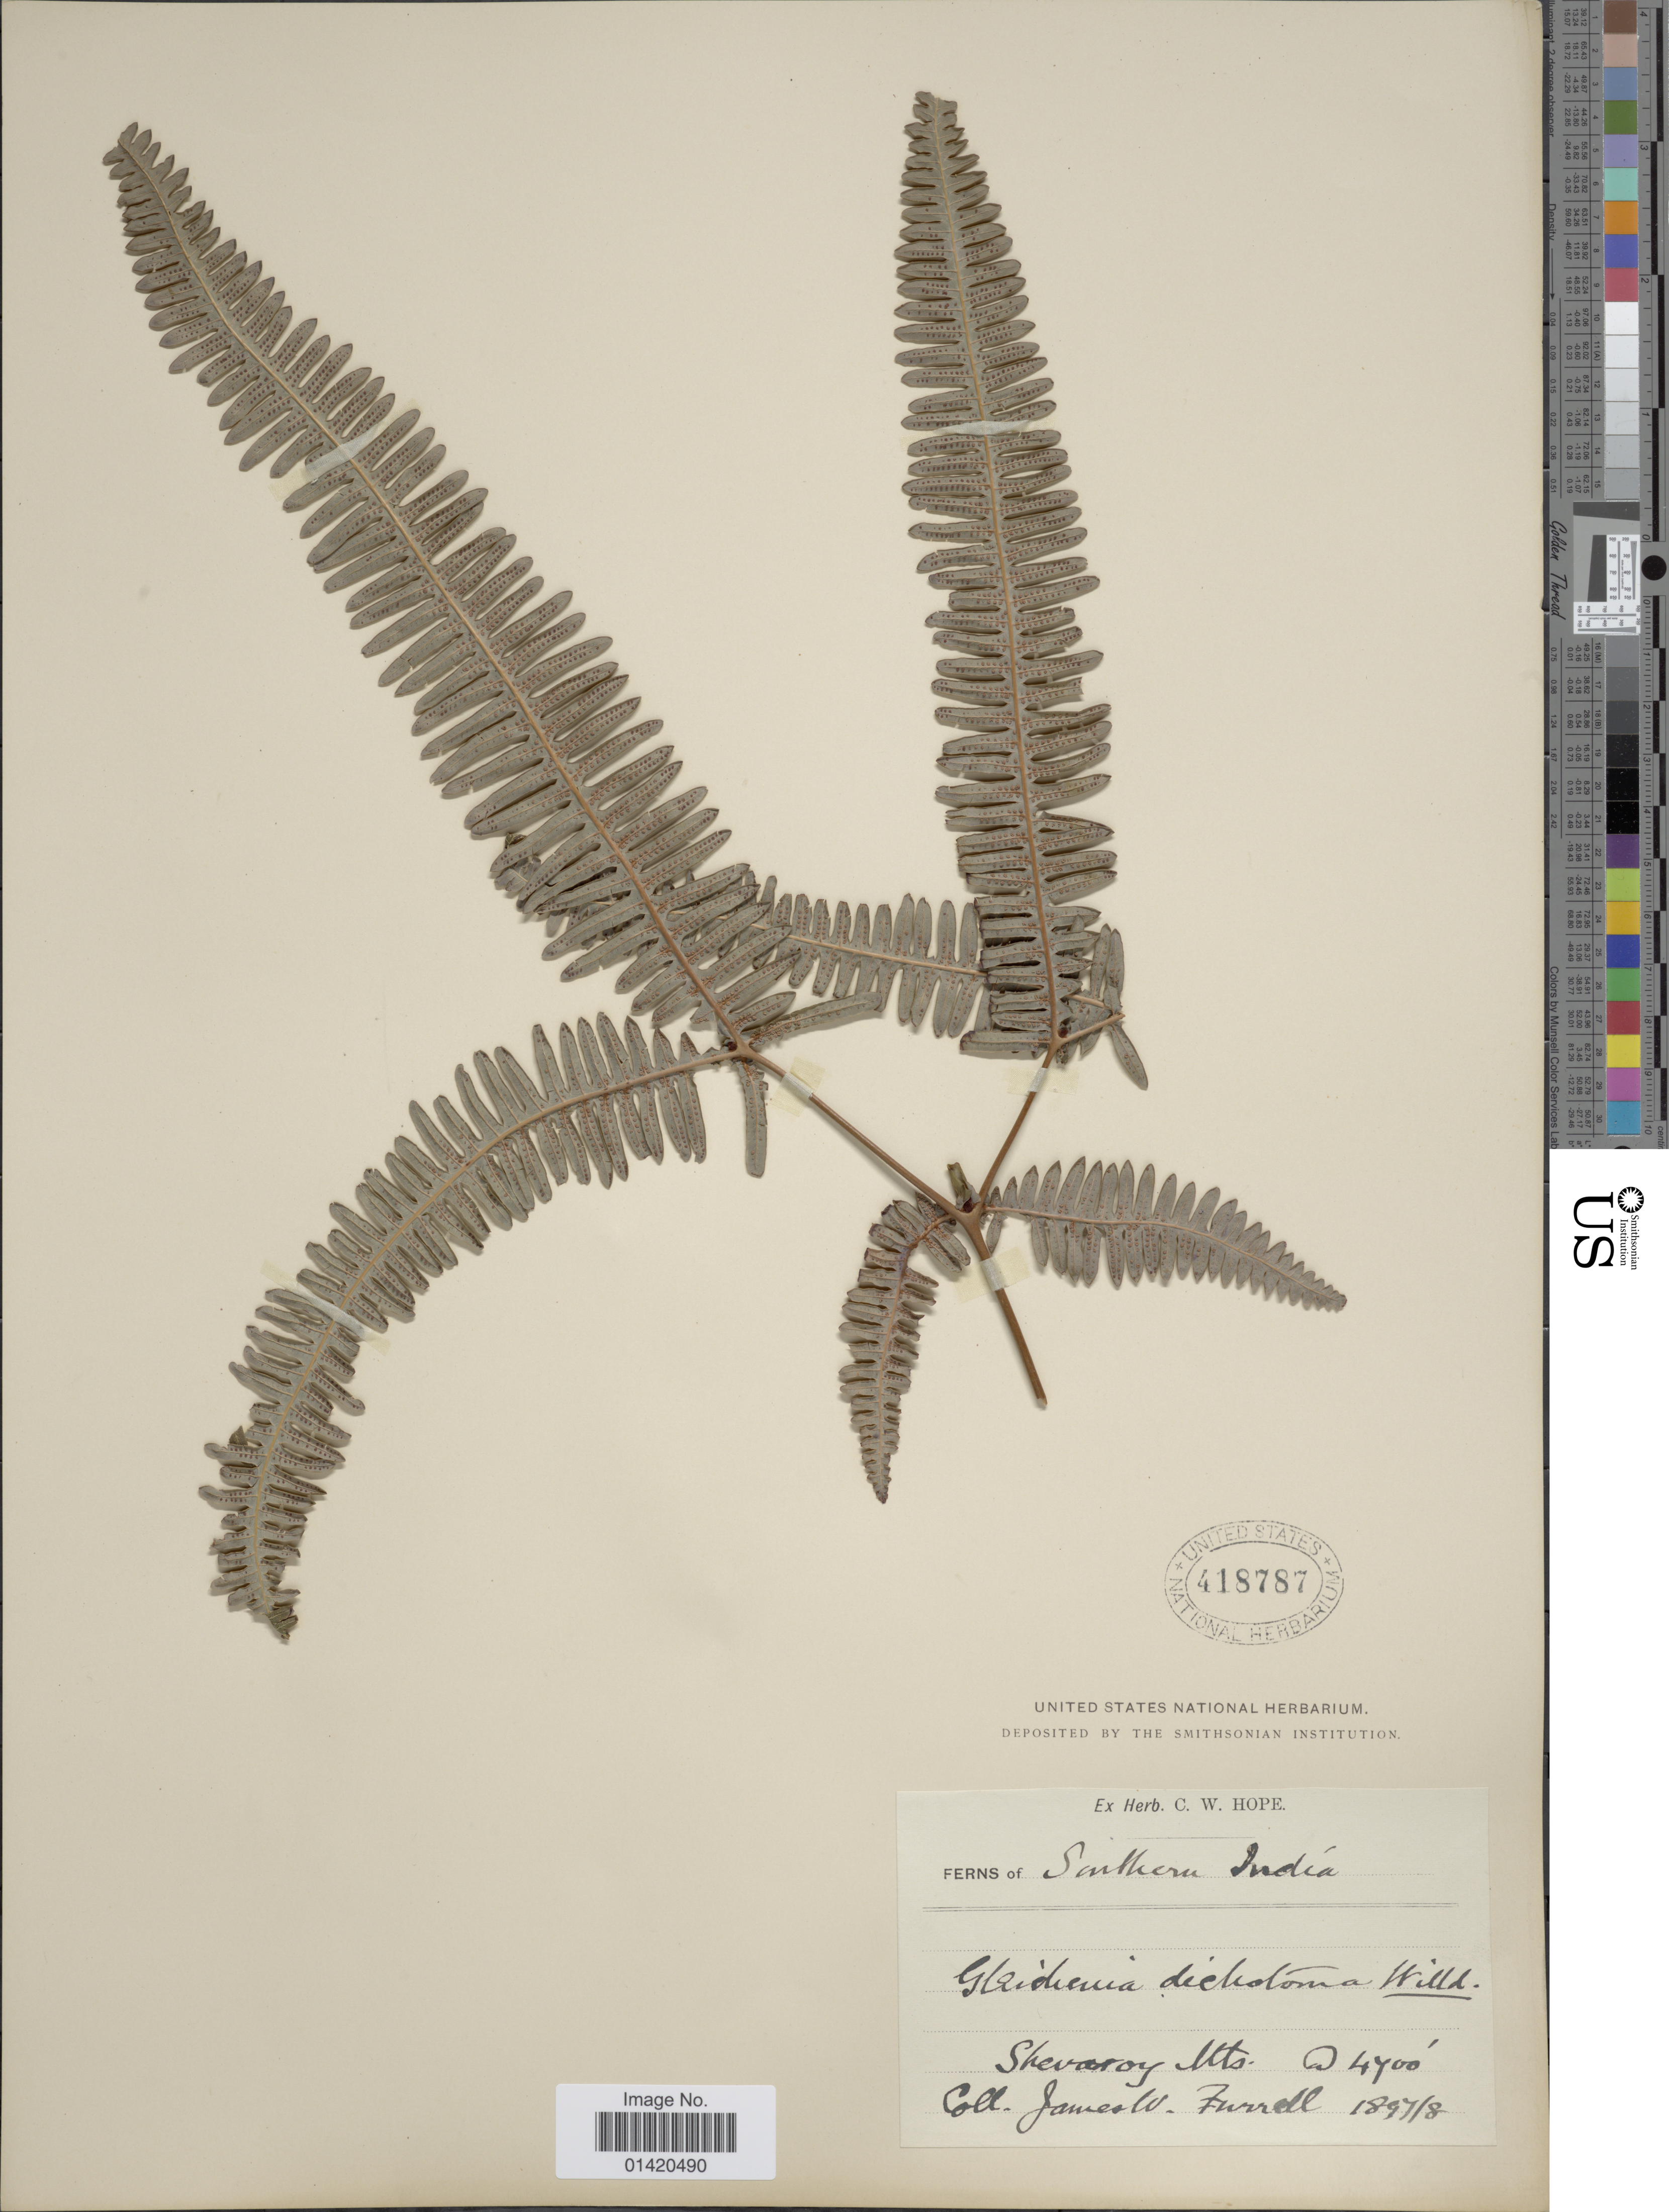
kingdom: Plantae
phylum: Tracheophyta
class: Polypodiopsida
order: Gleicheniales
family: Gleicheniaceae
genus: Dicranopteris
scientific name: Dicranopteris linearis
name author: (Burm. f.) Underw.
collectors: J. Furrell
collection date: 1897/1898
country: India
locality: Southern India, Shevaroy Mts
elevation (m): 1433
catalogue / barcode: US 418787